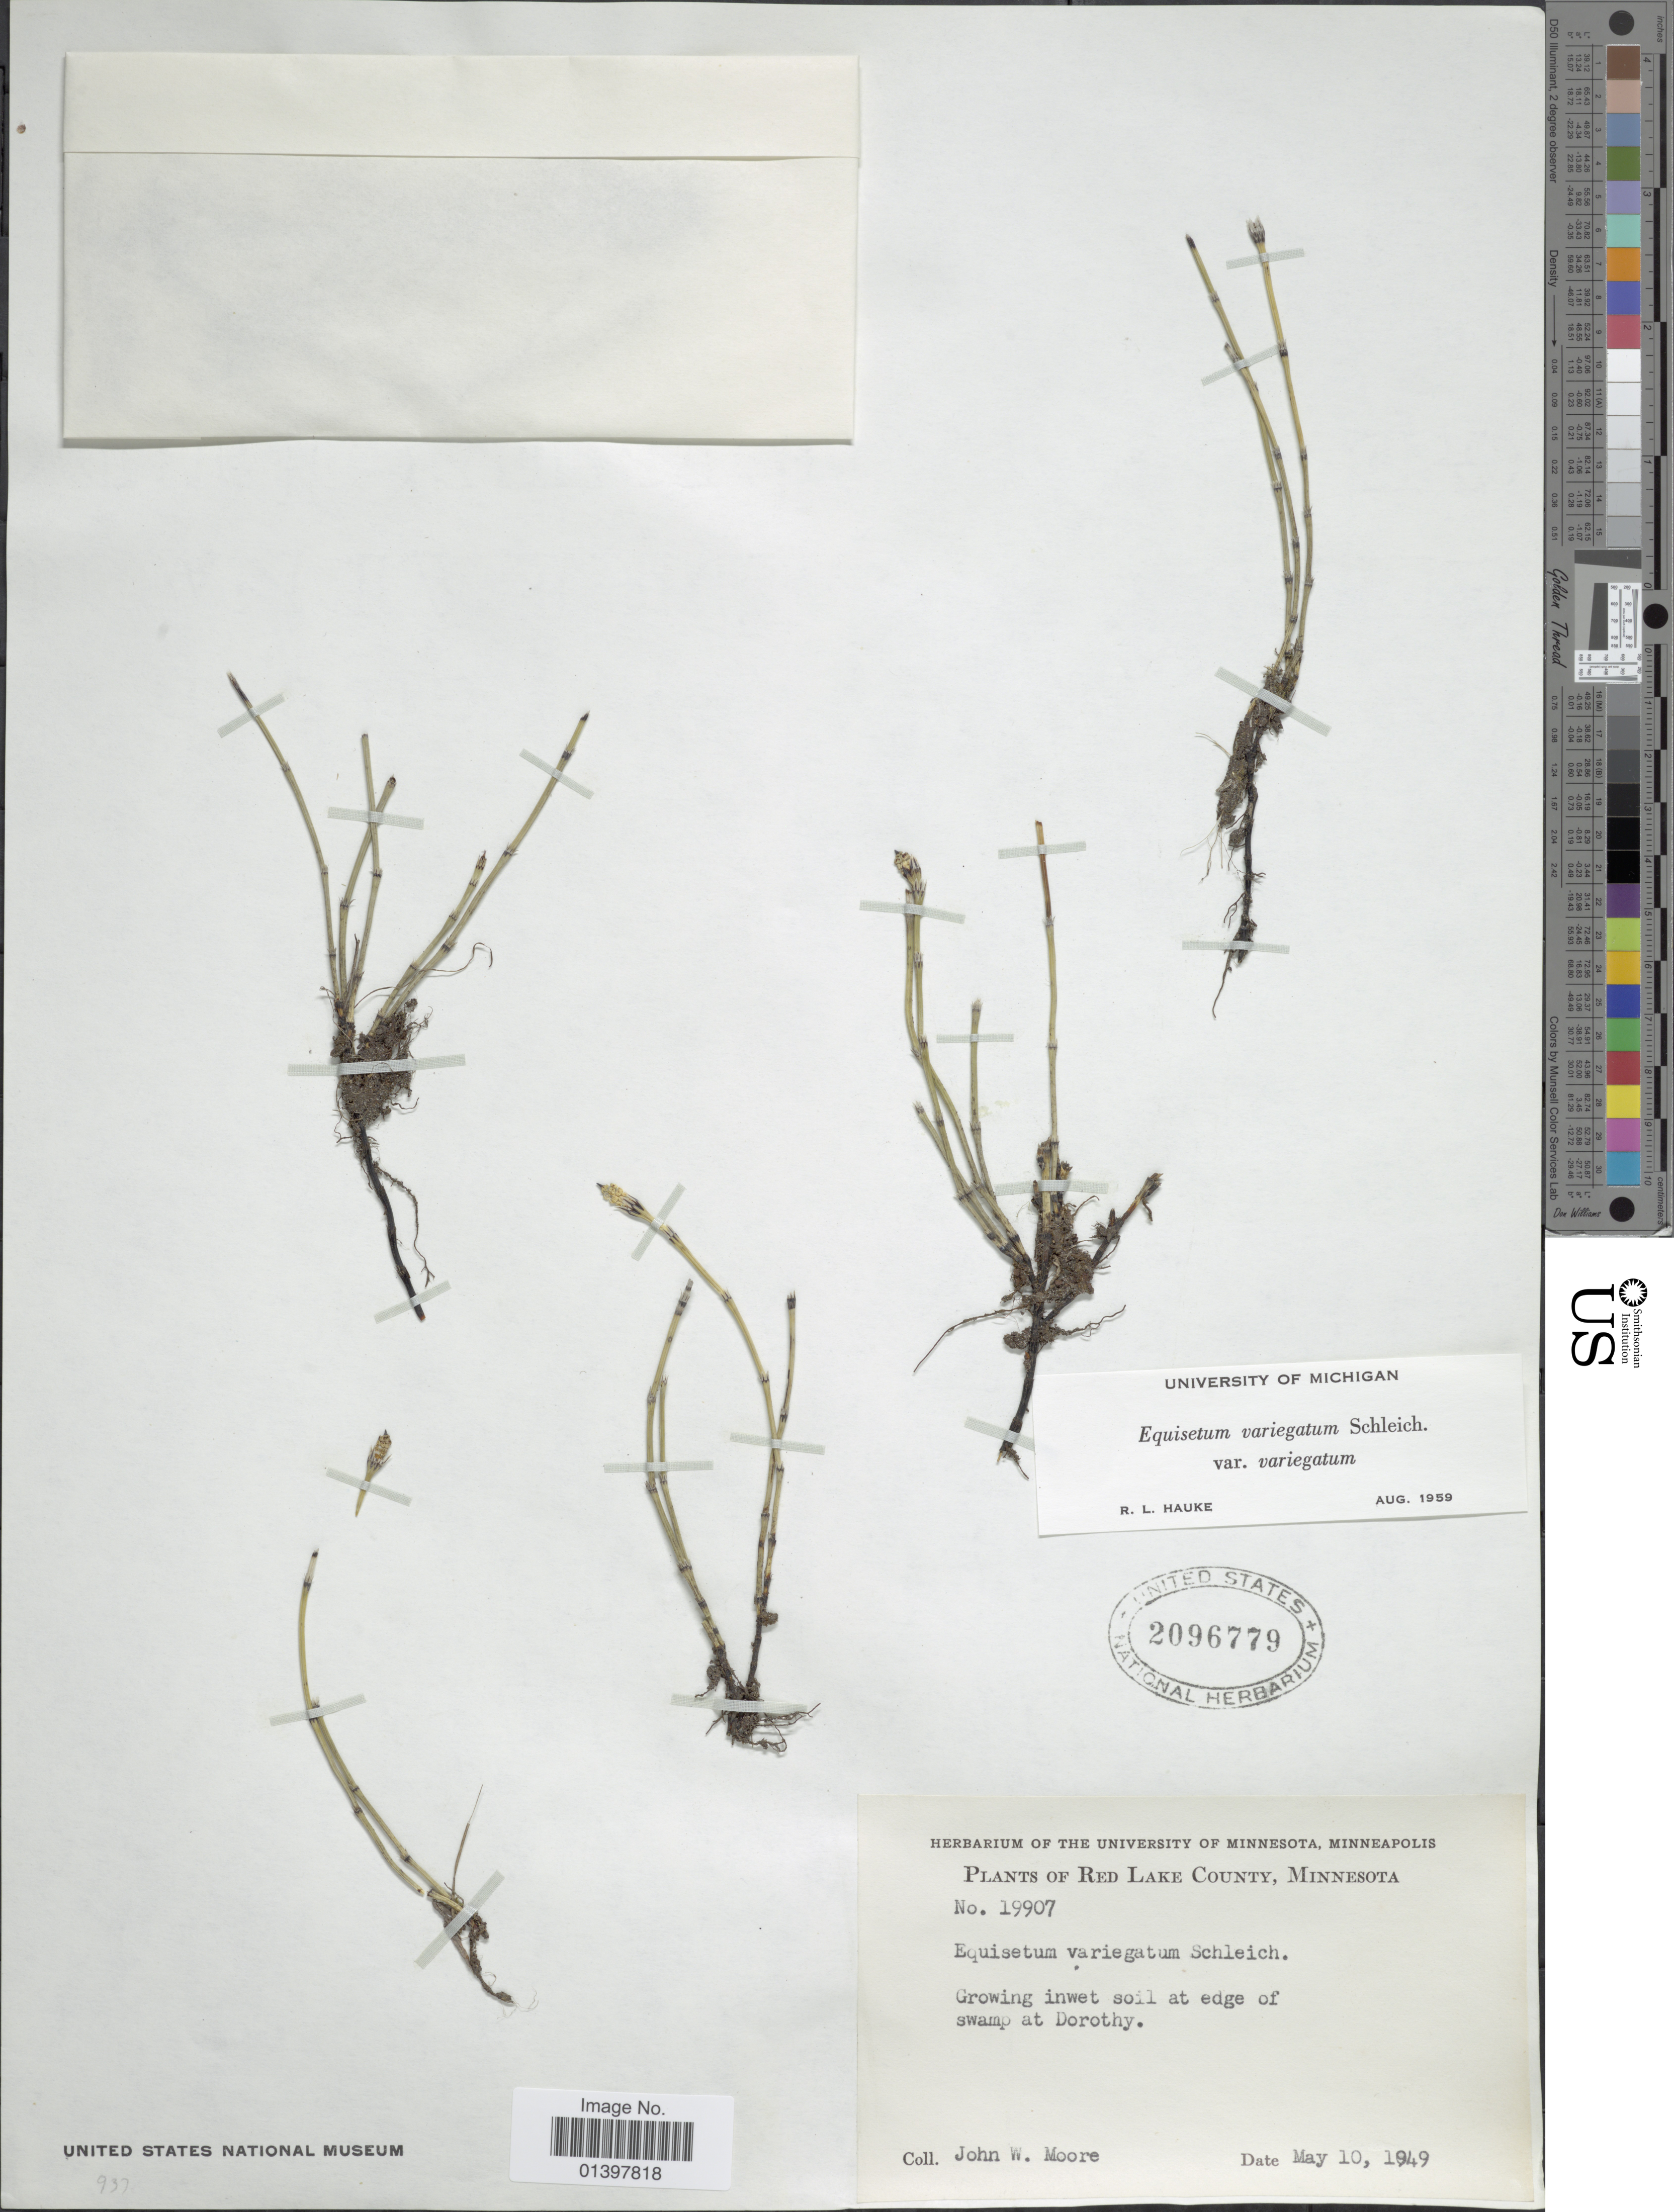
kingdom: Plantae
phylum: Tracheophyta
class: Polypodiopsida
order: Equisetales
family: Equisetaceae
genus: Equisetum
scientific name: Equisetum variegatum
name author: Schleich. ex F. Weber & D. Mohr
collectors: J. Moore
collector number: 19907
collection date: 1949-05-10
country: United States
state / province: Minnesota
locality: Red Lake County, Growing in wet soil at edge of swamp at Dorothy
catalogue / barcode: US 2096779